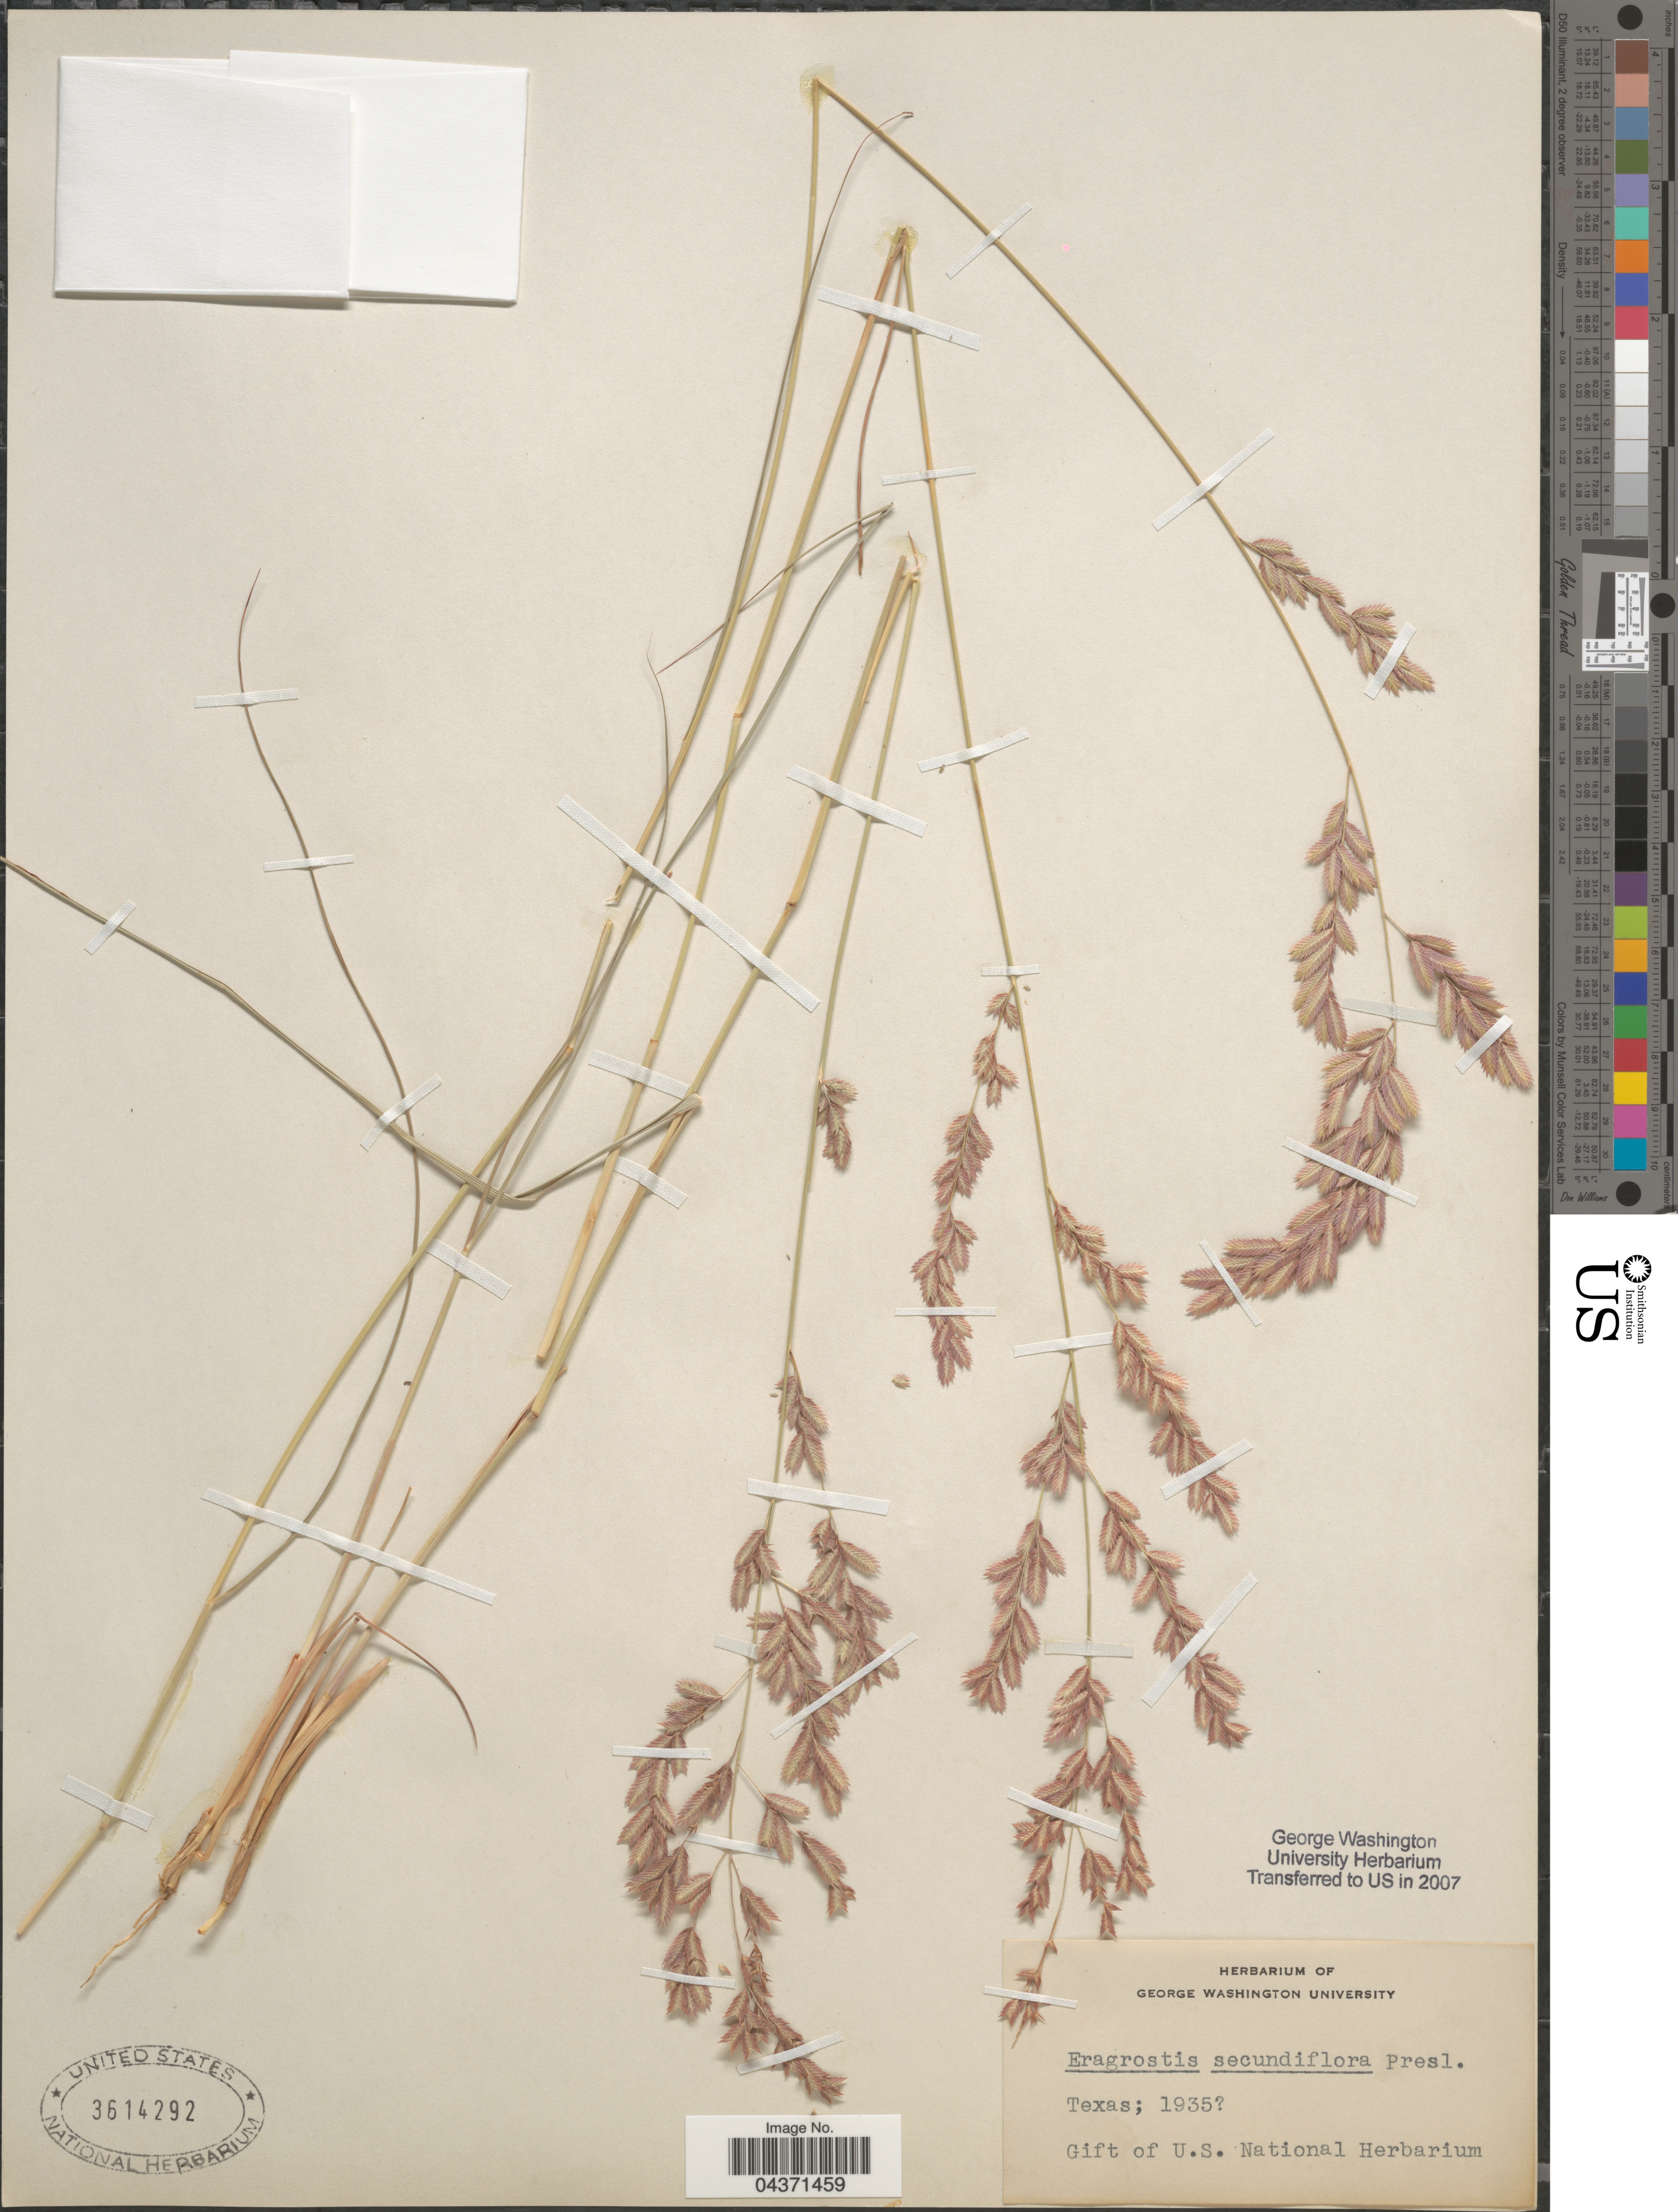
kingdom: Plantae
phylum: Tracheophyta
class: Liliopsida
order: Poales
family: Poaceae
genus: Eragrostis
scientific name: Eragrostis secundiflora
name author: J. Presl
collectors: Ex herb. The George Washington University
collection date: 1935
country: United States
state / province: Texas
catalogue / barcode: US 3614292